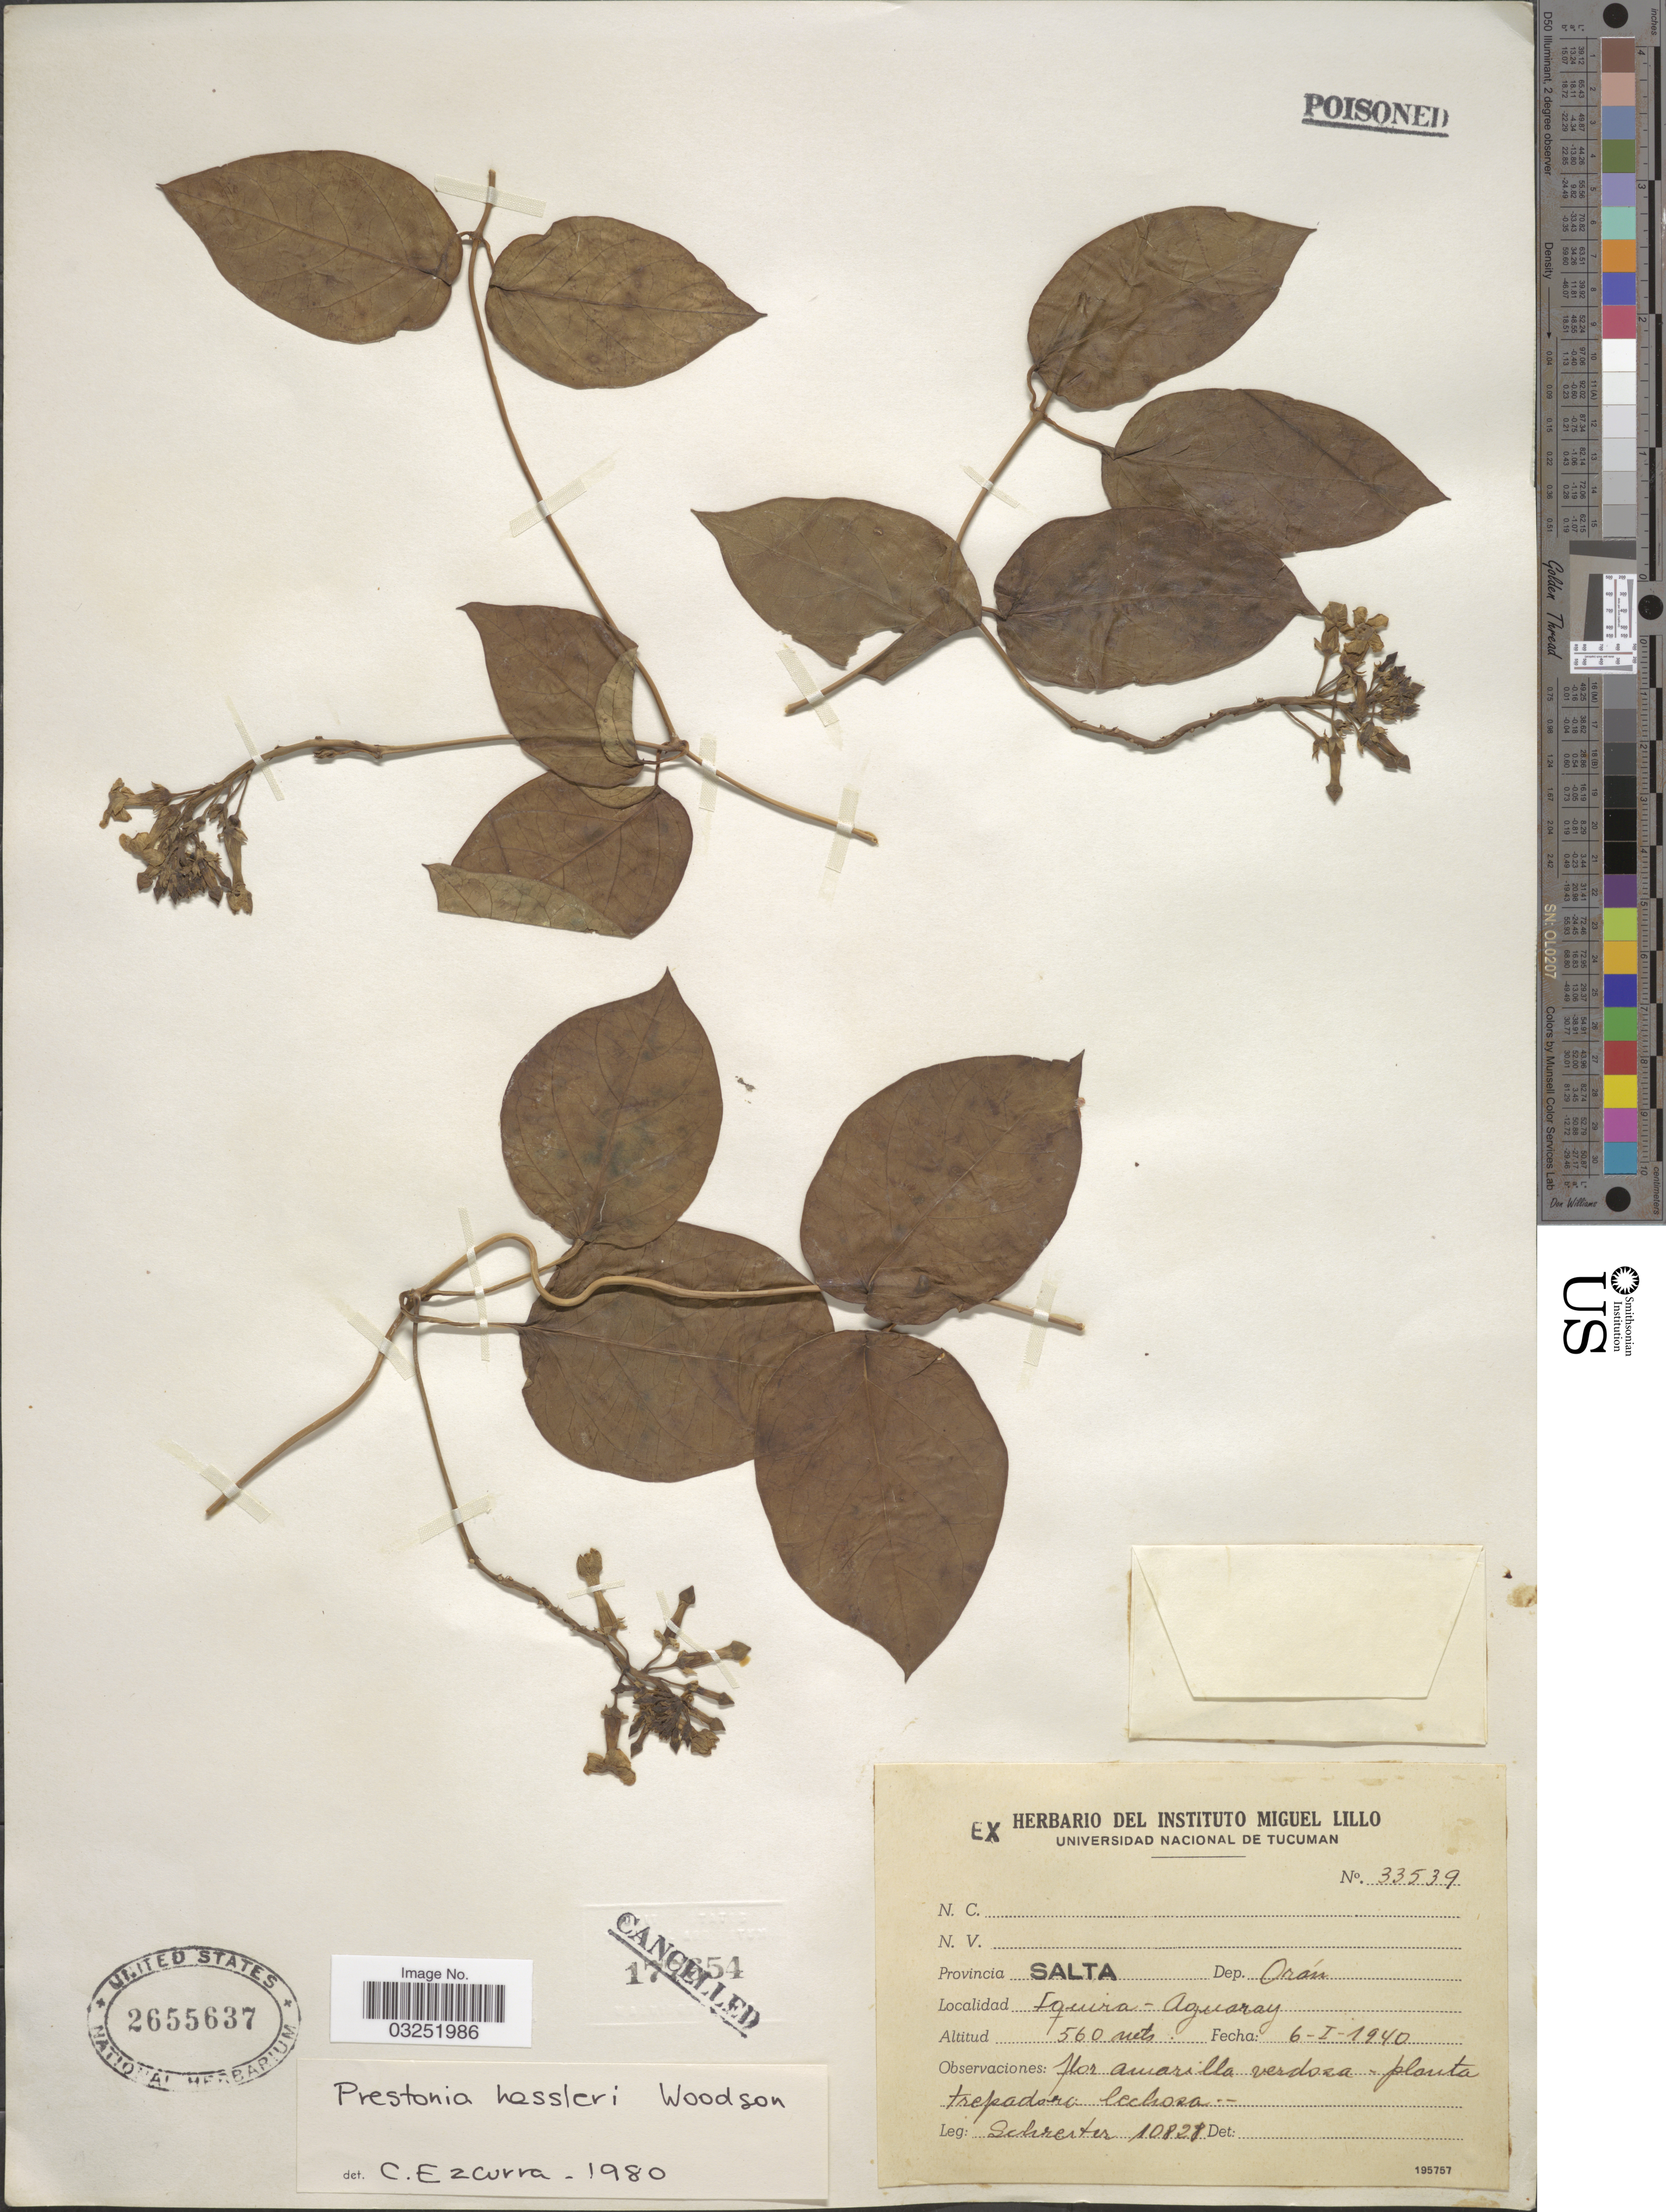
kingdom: Plantae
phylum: Tracheophyta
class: Magnoliopsida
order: Gentianales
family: Apocynaceae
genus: Prestonia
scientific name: Prestonia hassleri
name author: Woodson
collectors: -. Schreiter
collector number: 10828/33539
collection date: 1940-01-06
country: Argentina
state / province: Salta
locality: Dep. Orán. Iguira-Aguaray.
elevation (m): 560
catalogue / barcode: US 2655637